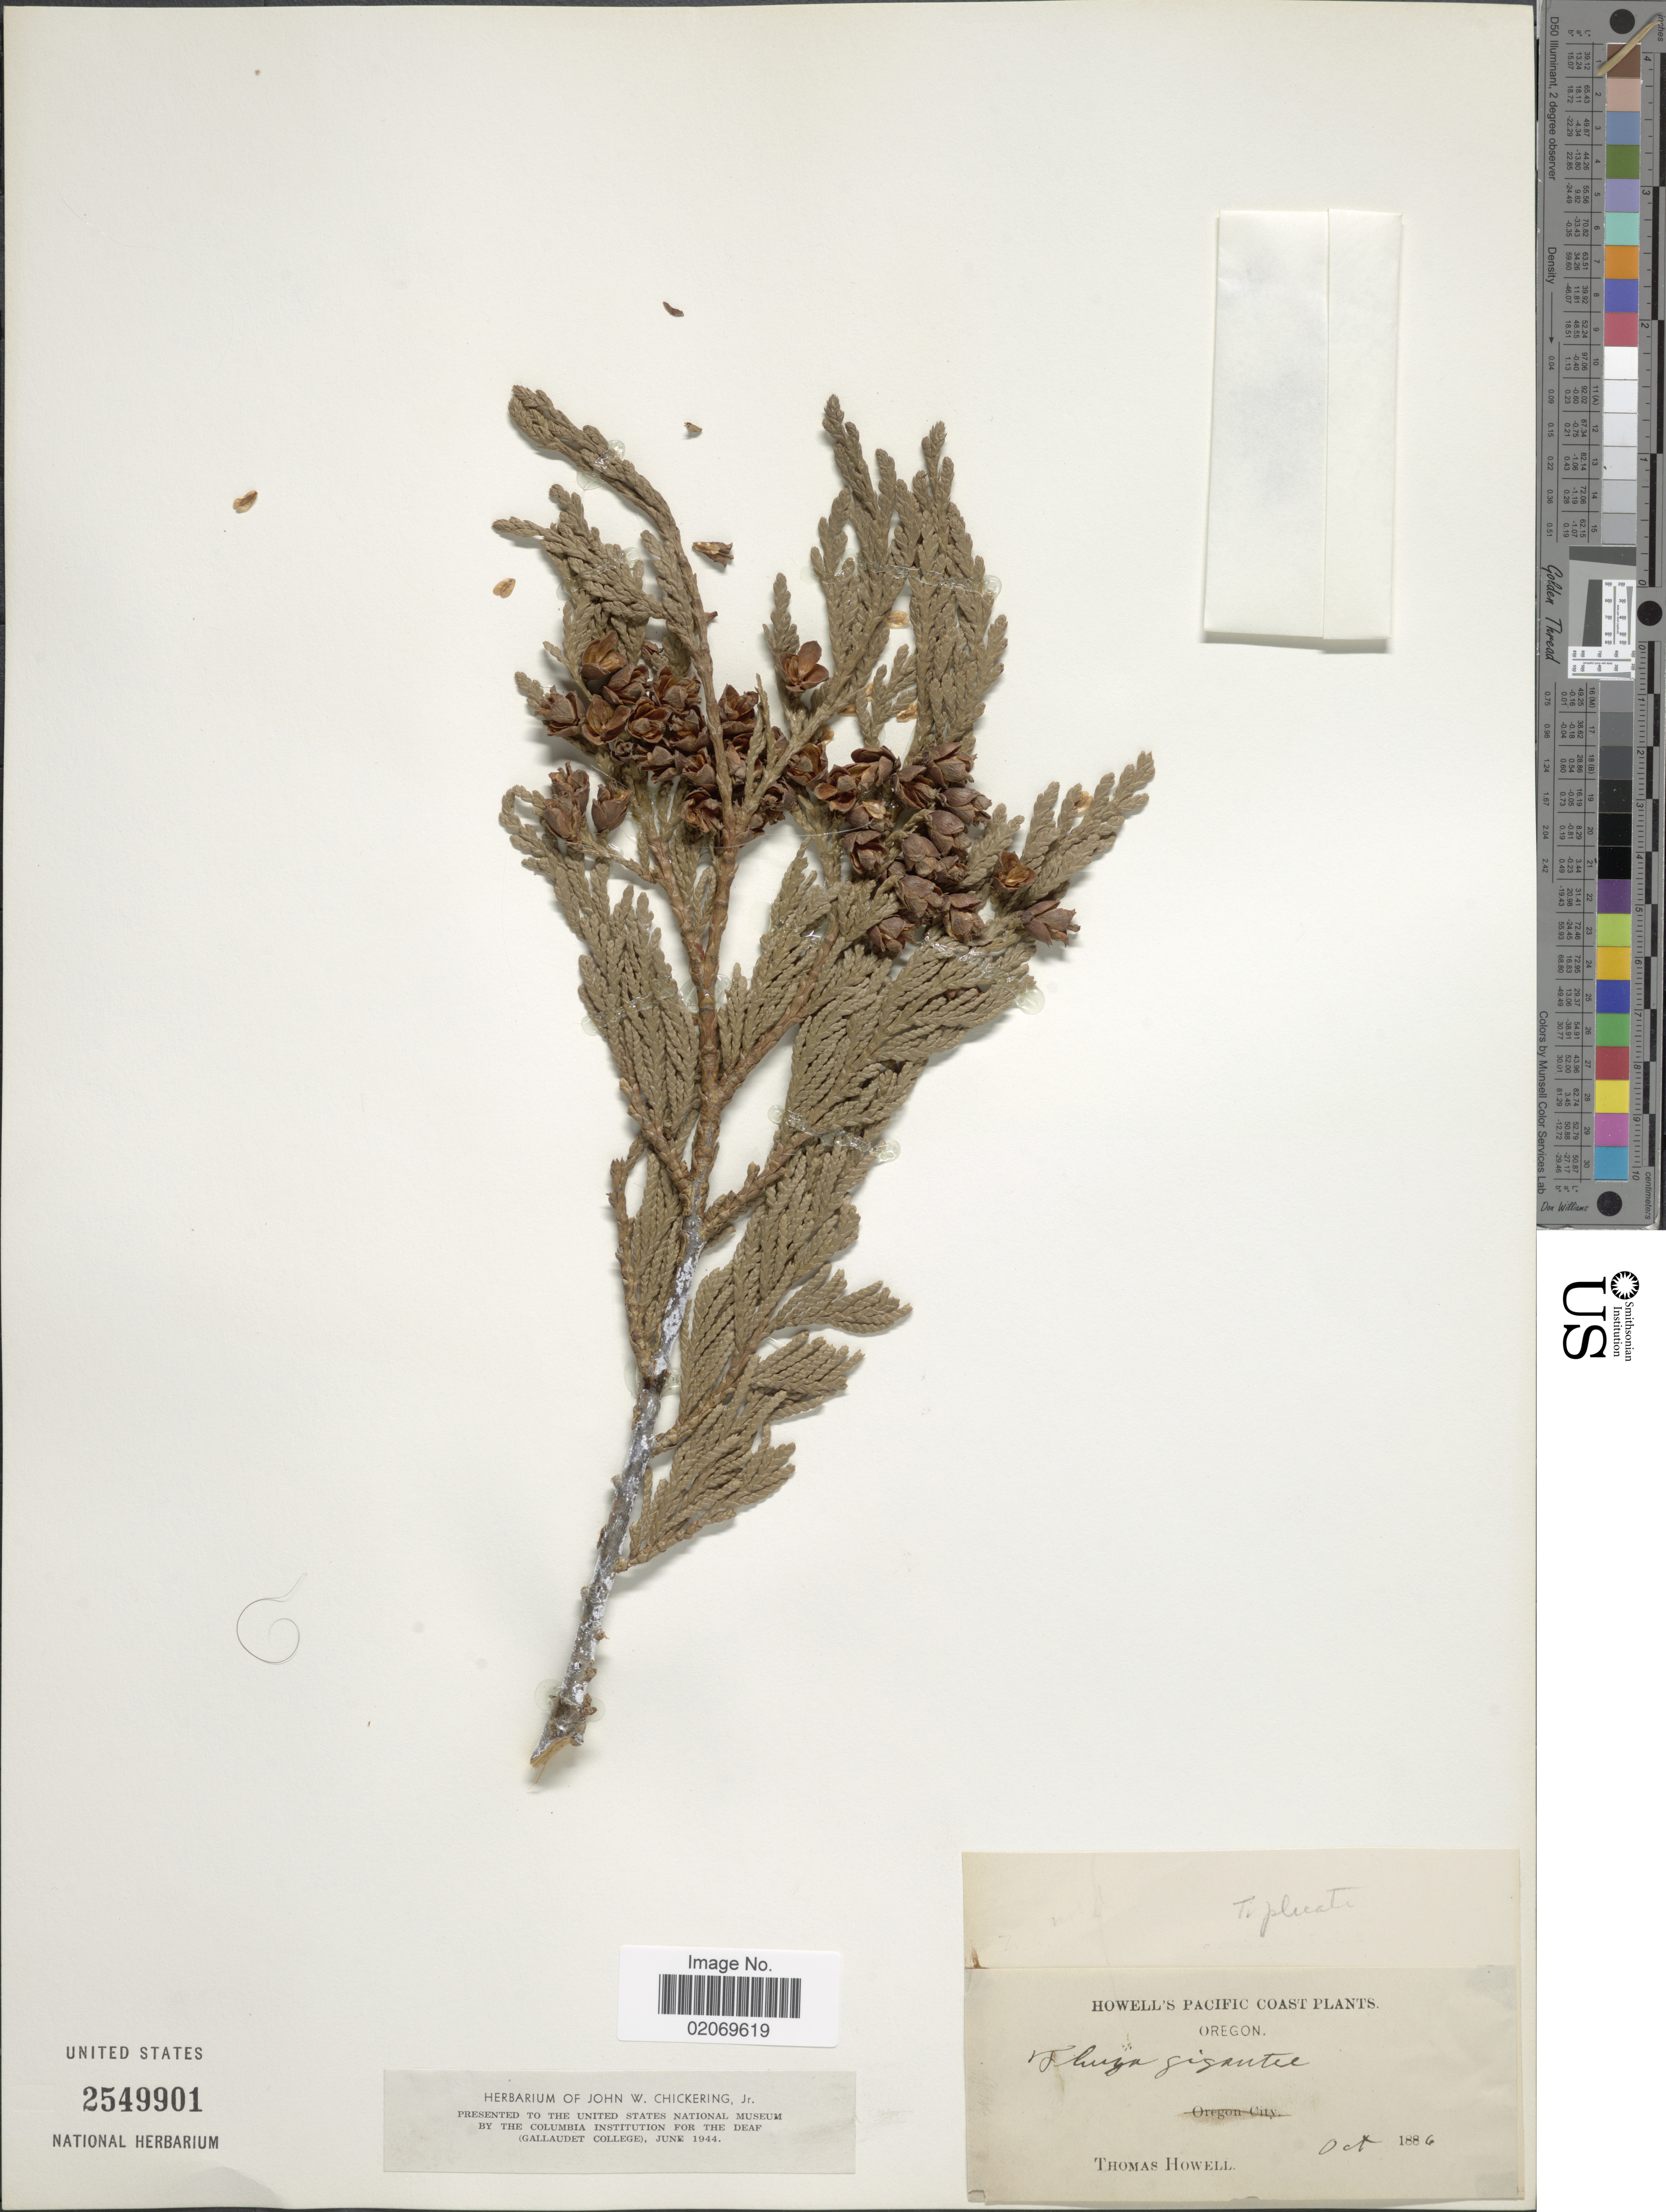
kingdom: Plantae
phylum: Tracheophyta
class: Pinopsida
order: Pinales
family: Cupressaceae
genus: Thuja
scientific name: Thuja plicata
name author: Donn & D. Don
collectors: T. Howell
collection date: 1886-10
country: United States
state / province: Oregon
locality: Pacific Coast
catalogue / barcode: US 2549901